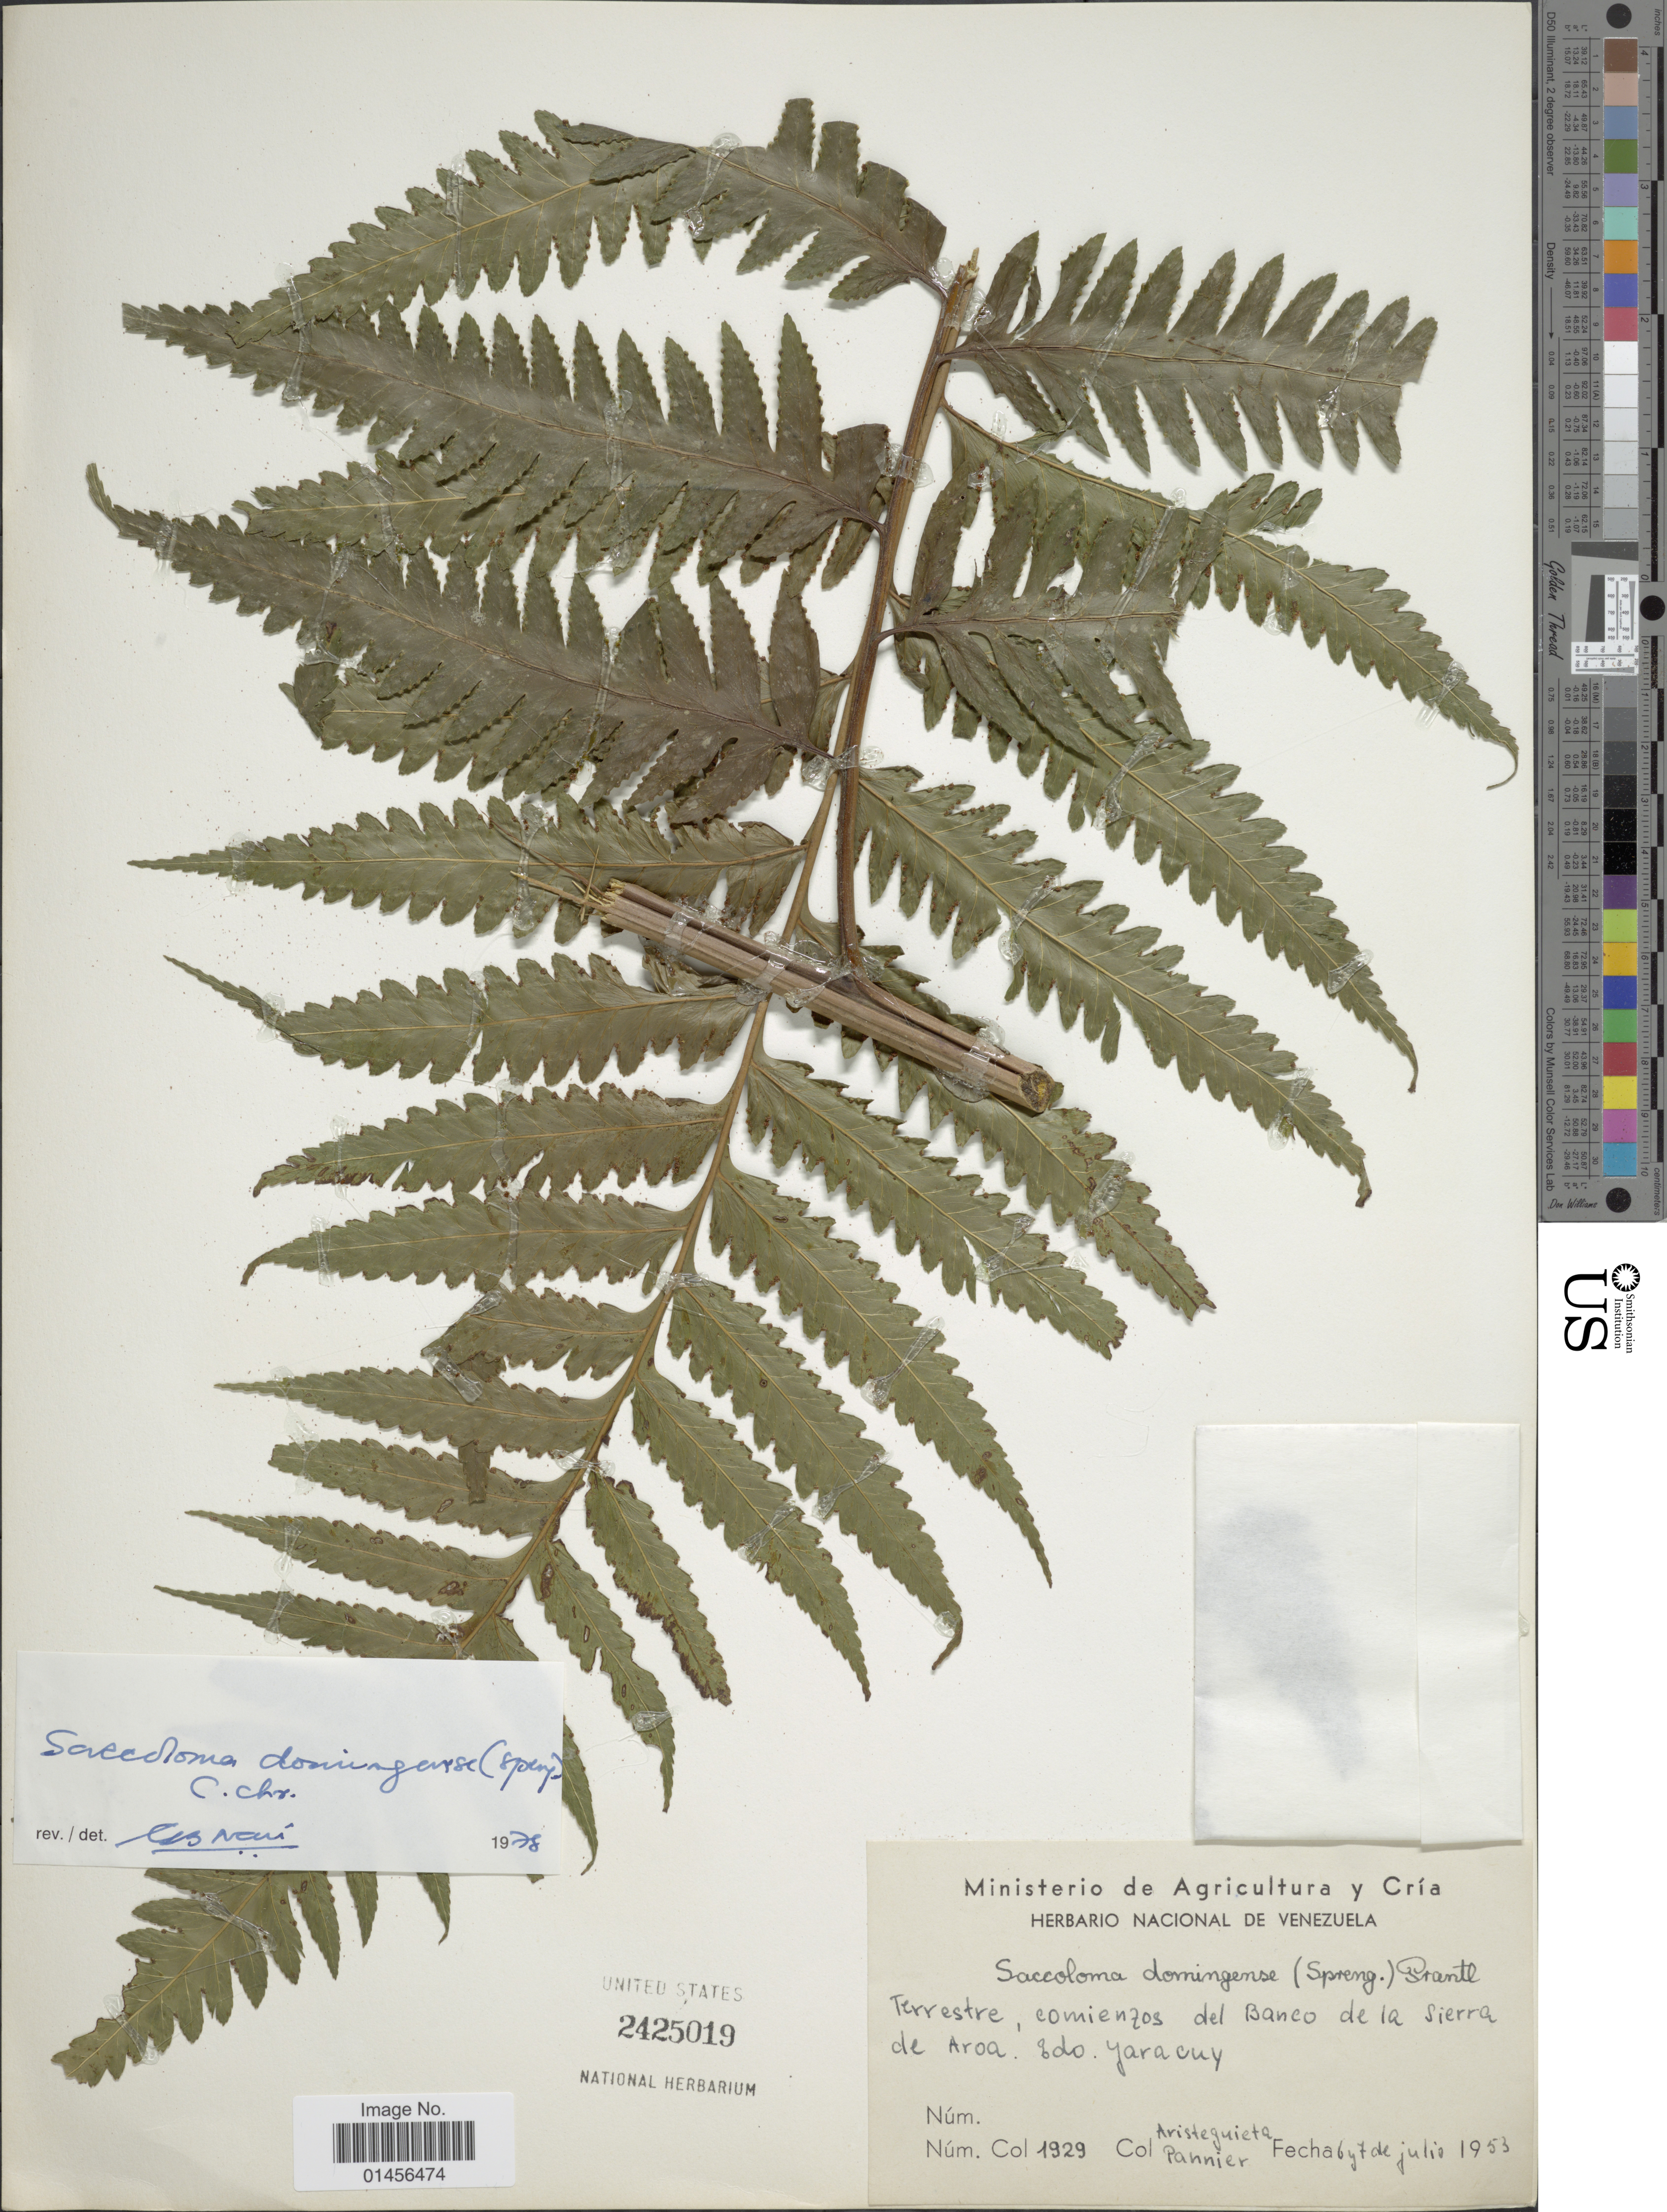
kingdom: Plantae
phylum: Tracheophyta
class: Polypodiopsida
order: Polypodiales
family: Saccolomataceae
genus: Saccoloma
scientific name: Saccoloma domingense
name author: (Spreng.) C. Chr.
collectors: -. Aristeguieta & Pannier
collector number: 1929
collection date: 1953-07-06/1953-07-07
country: Venezuela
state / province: Yaracuy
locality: Terrestre, comientos del Banco de la Sierra de Aroa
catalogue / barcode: US 2425019